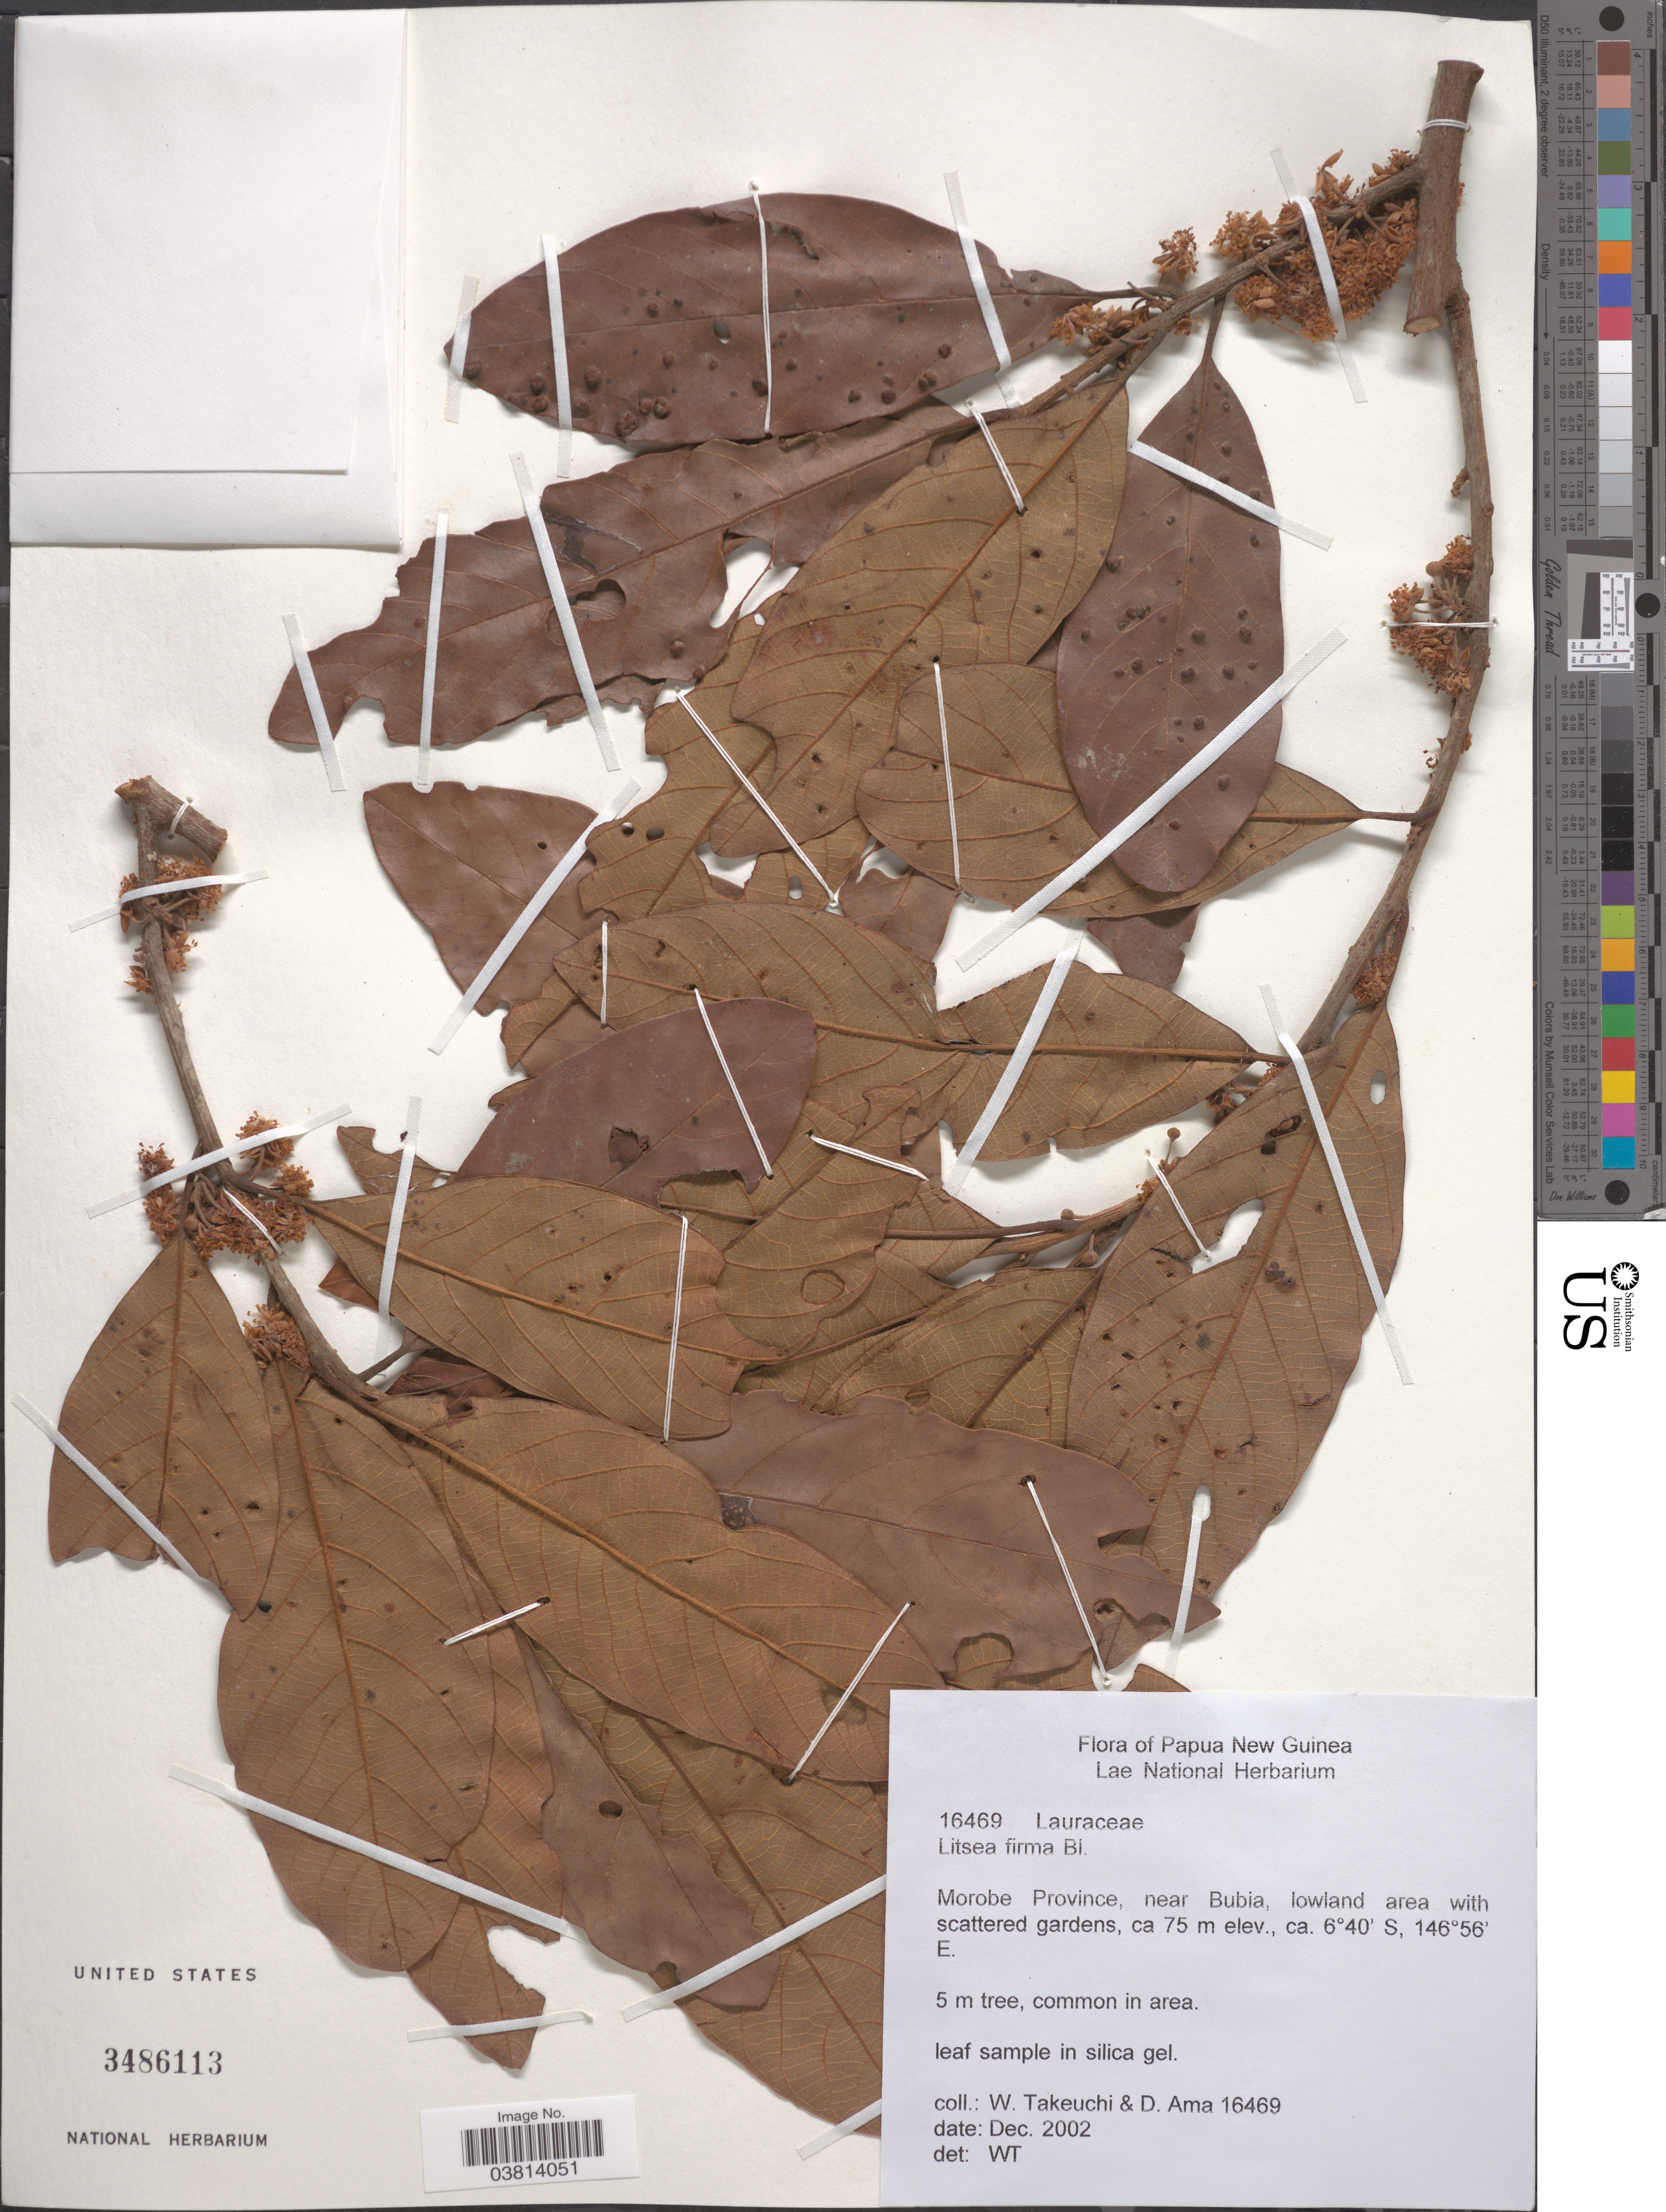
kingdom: Plantae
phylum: Tracheophyta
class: Magnoliopsida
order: Laurales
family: Lauraceae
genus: Litsea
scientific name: Litsea firma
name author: (Blume) Hook. f.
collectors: W. Takeuchi & D. Ama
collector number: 16469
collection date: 2002-12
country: Papua New Guinea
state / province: Morobe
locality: Near Bubia.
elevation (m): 75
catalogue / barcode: US 3486113